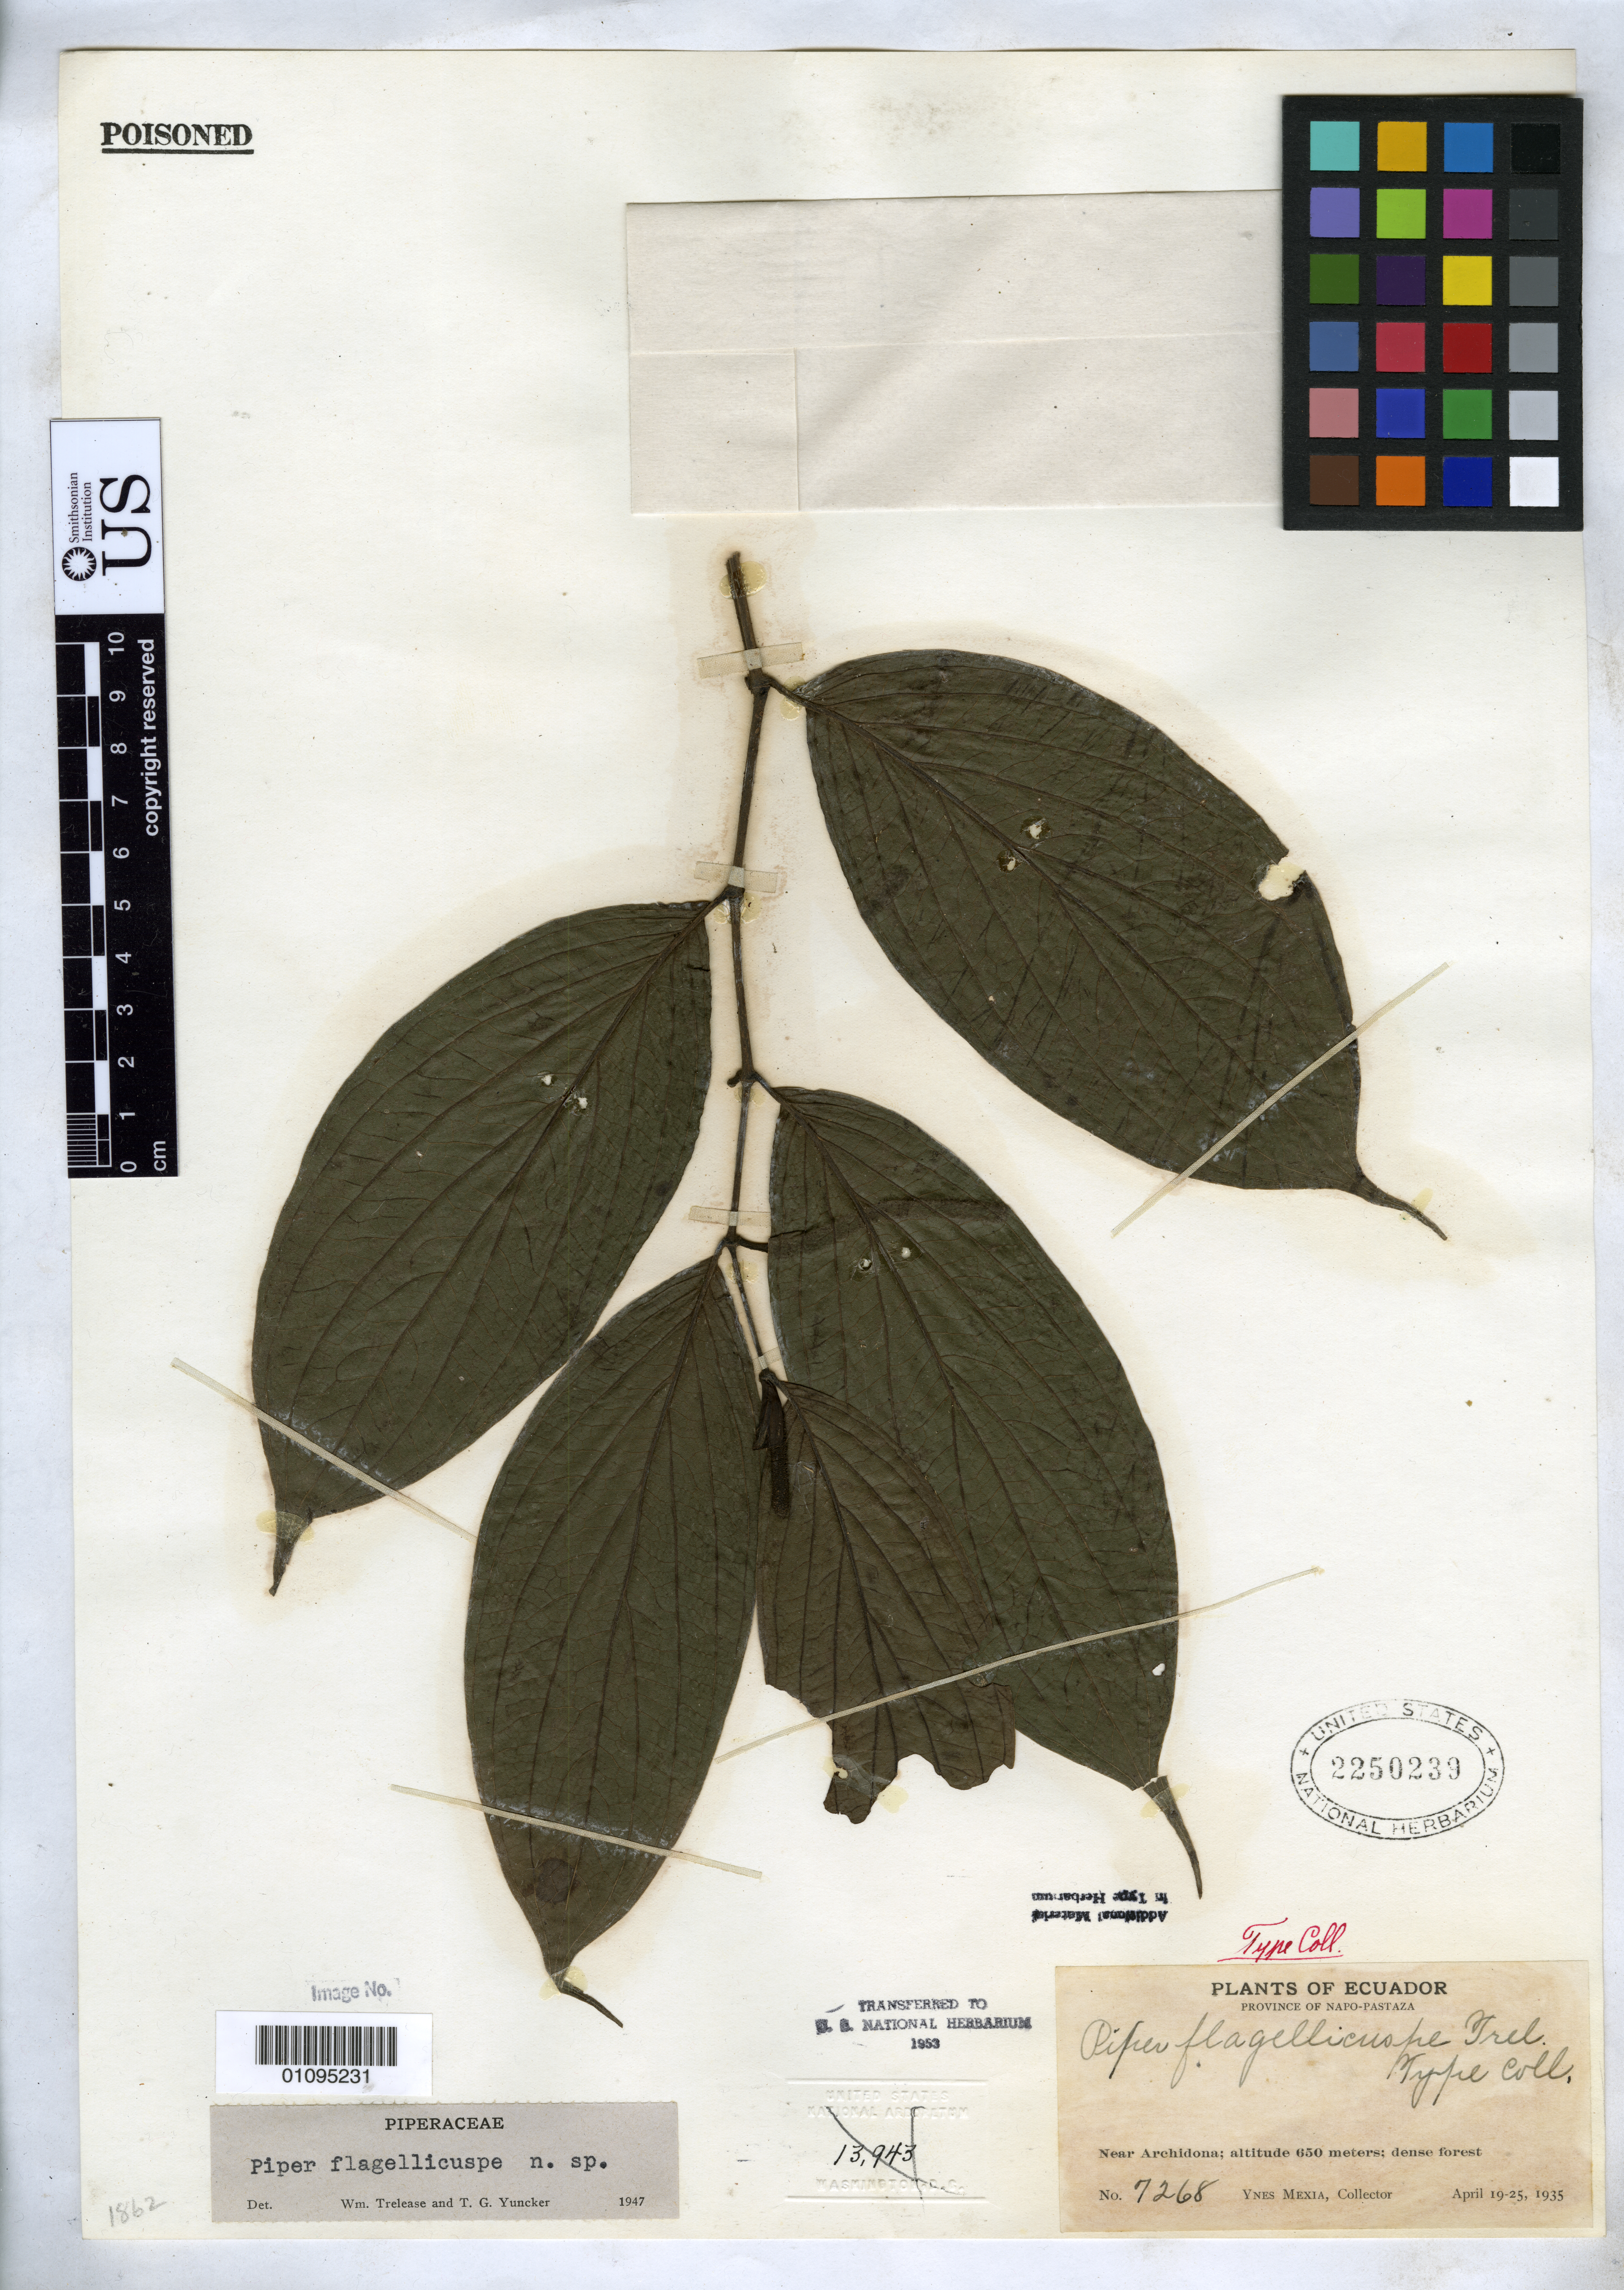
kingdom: Plantae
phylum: Tracheophyta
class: Magnoliopsida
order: Piperales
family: Piperaceae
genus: Piper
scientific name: Piper flagellicuspe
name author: Trel. & Yunck.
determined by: Trelease, William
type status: Isotype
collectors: Y. Mexia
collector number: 7268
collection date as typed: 19 Apr 1935 to 25 Apr 1935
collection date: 1935-04-19/1935-04-25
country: Ecuador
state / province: Napo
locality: Near Archidona.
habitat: Dense forest.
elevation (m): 650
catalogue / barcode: US 2250239